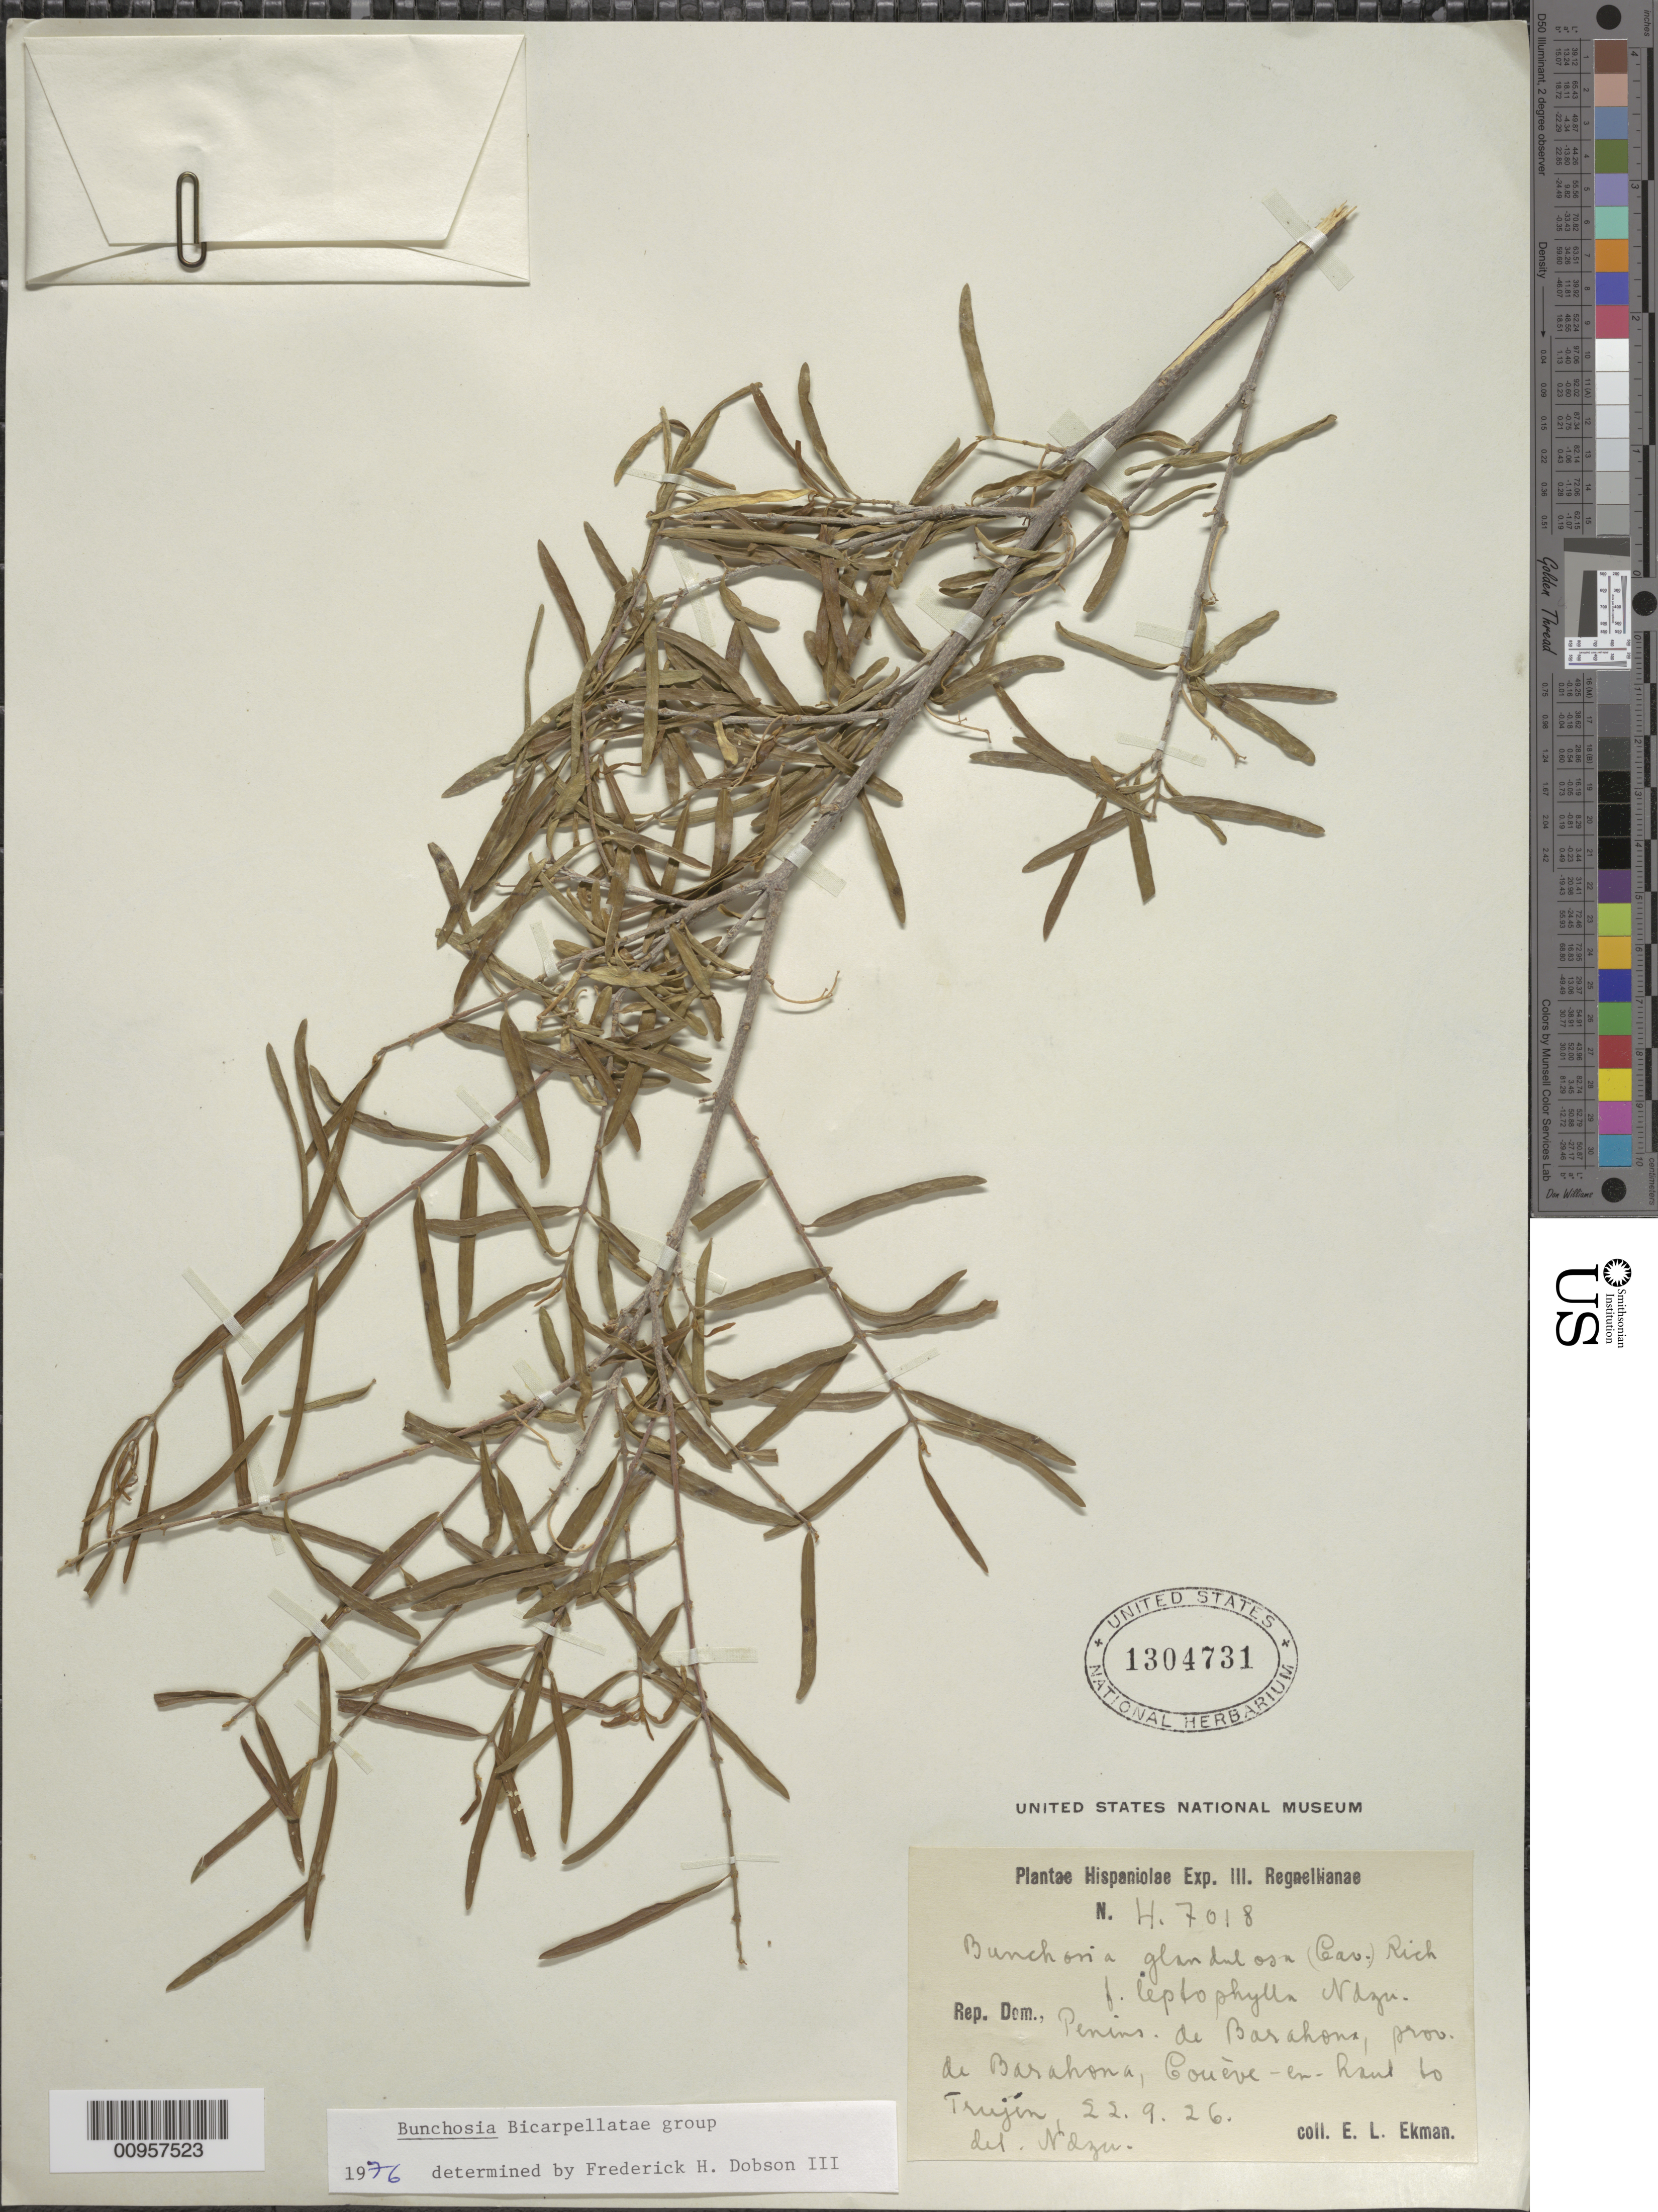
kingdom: Plantae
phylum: Tracheophyta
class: Magnoliopsida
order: Malpighiales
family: Malpighiaceae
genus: Bunchosia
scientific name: Bunchosia glandulosa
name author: (Cav.) DC.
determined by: Dobson, Frederick H.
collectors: E. L. Ekman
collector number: H 7018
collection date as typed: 22 Sep 1926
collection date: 1926-09-22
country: Dominican Republic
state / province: Barahona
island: Hispaniola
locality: Peninsula de Barahona, Couève-en-haut to Trujín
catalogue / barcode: US 1304731